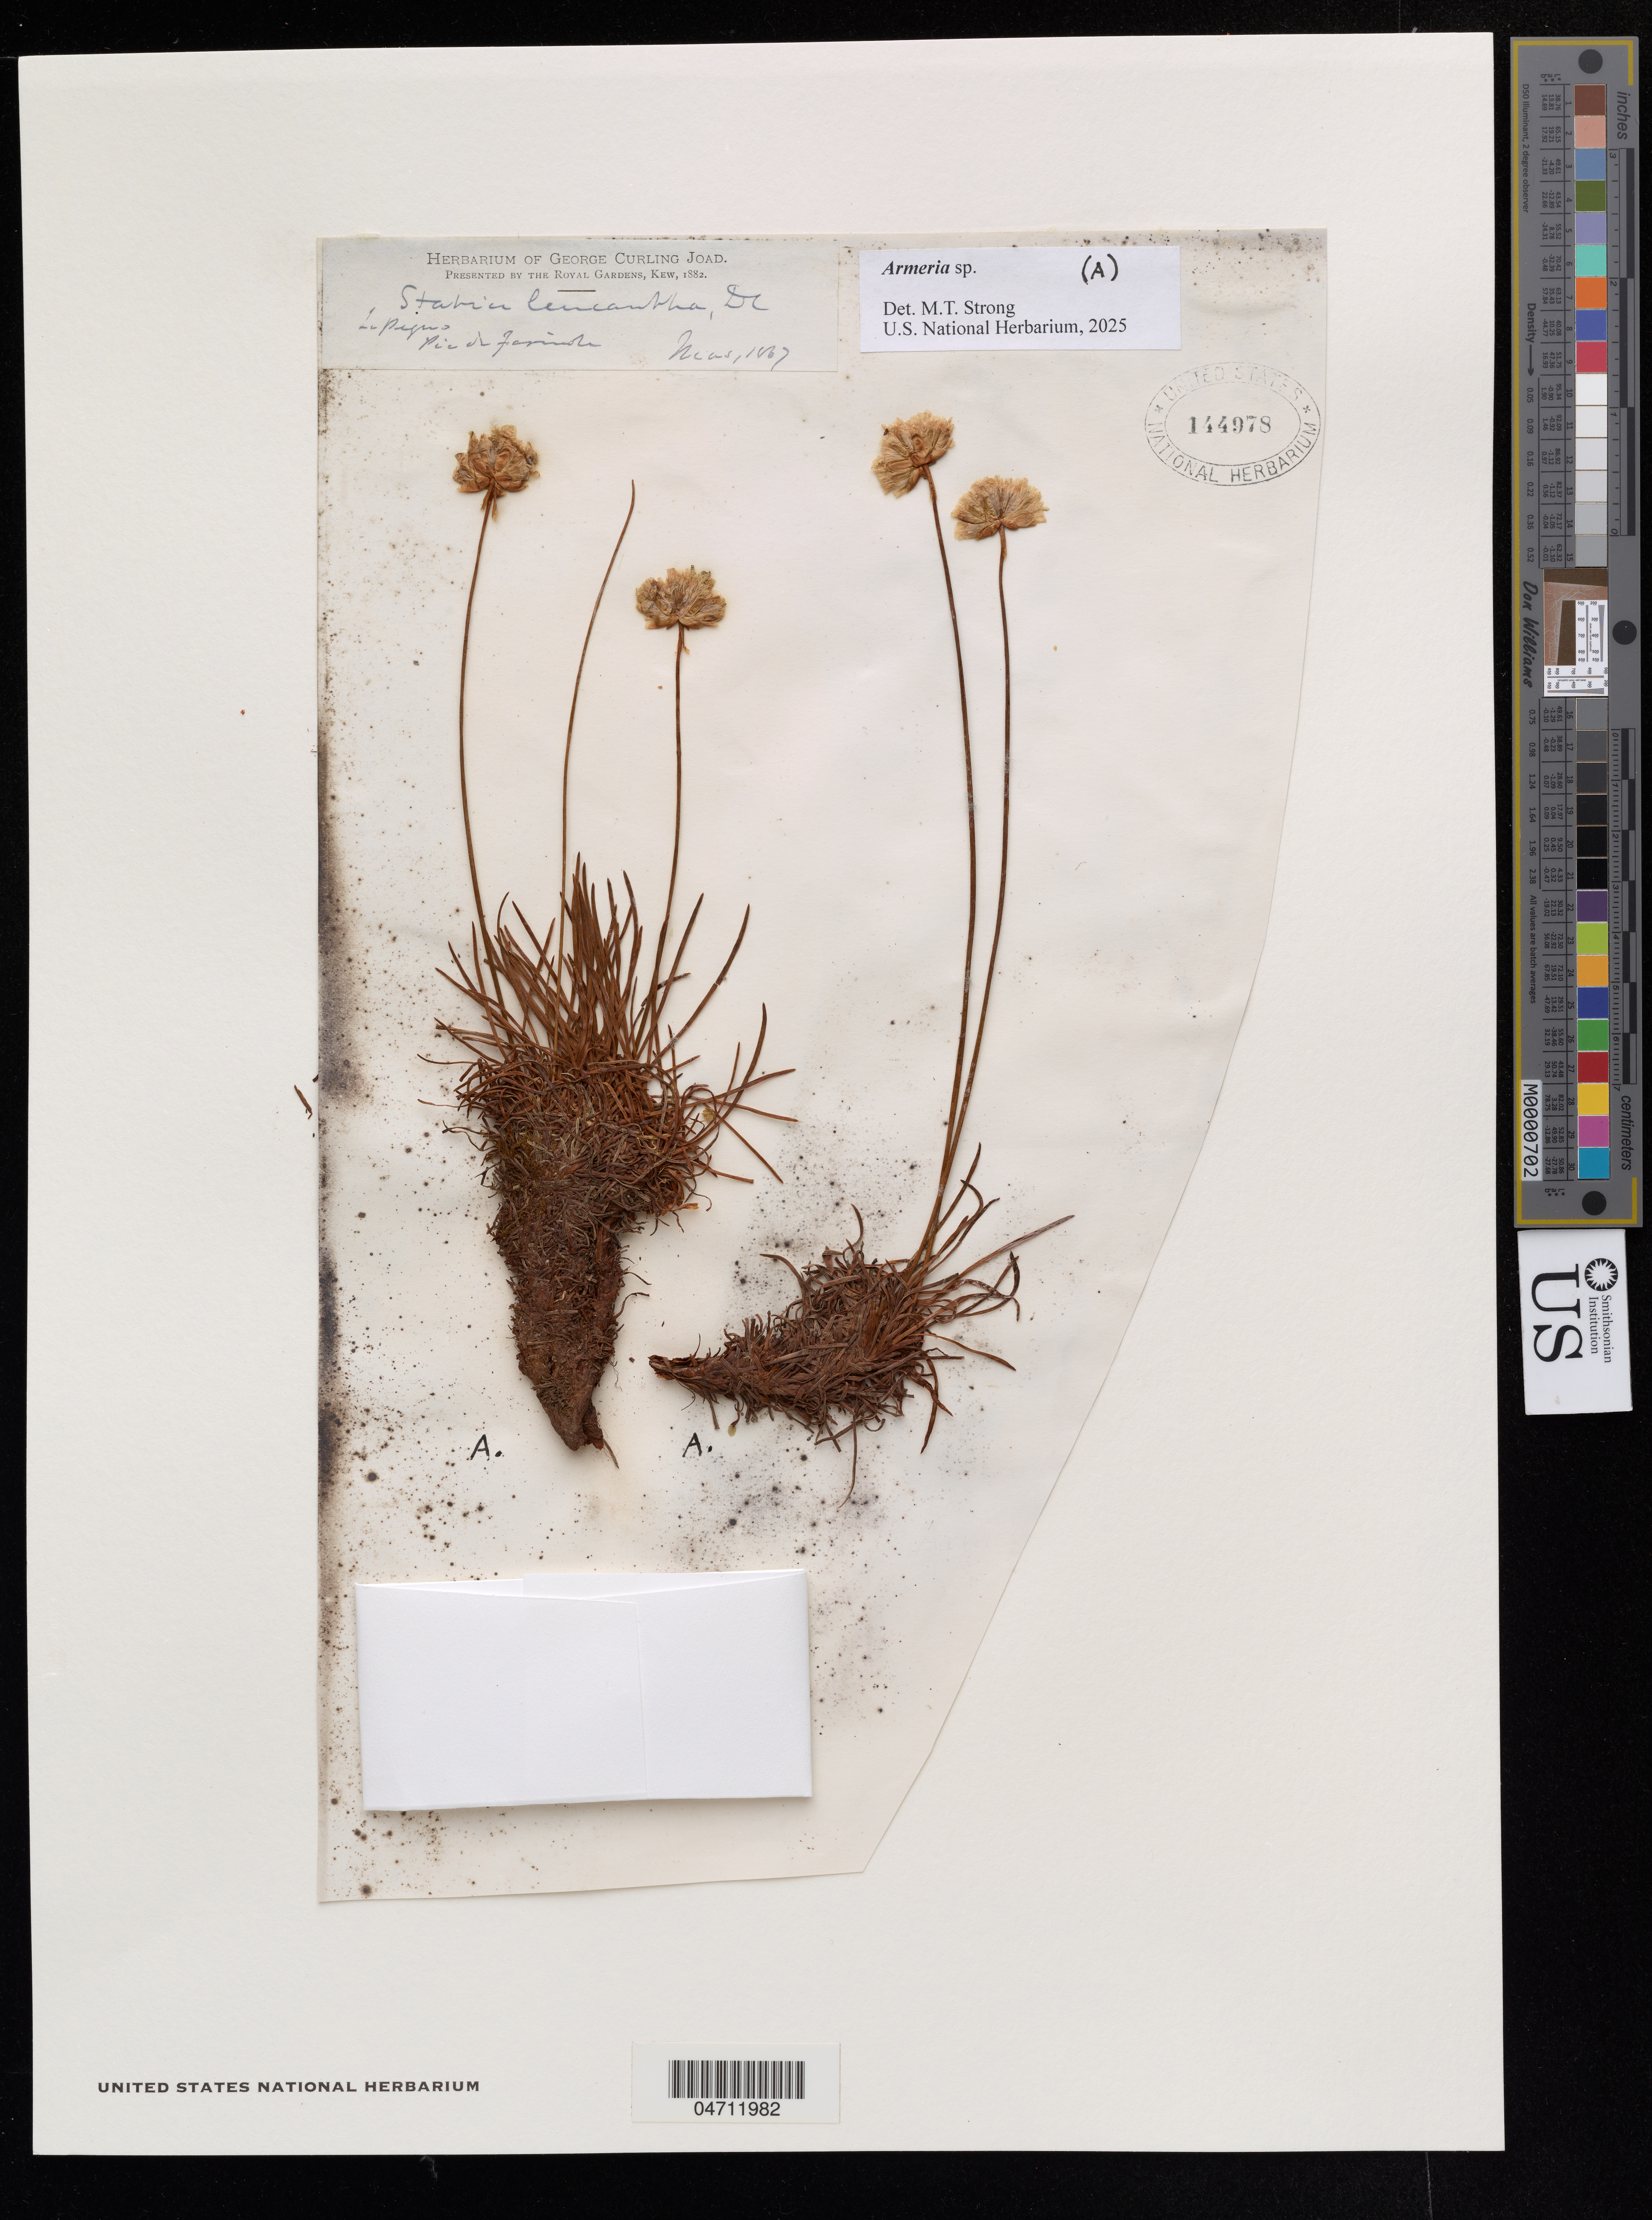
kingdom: Plantae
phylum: Tracheophyta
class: Magnoliopsida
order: Caryophyllales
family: Plumbaginaceae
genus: Armeria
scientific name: Armeria sp.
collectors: ex herb. George Curling Joad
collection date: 1867-05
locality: Champs a Muntfeu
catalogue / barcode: US 144978